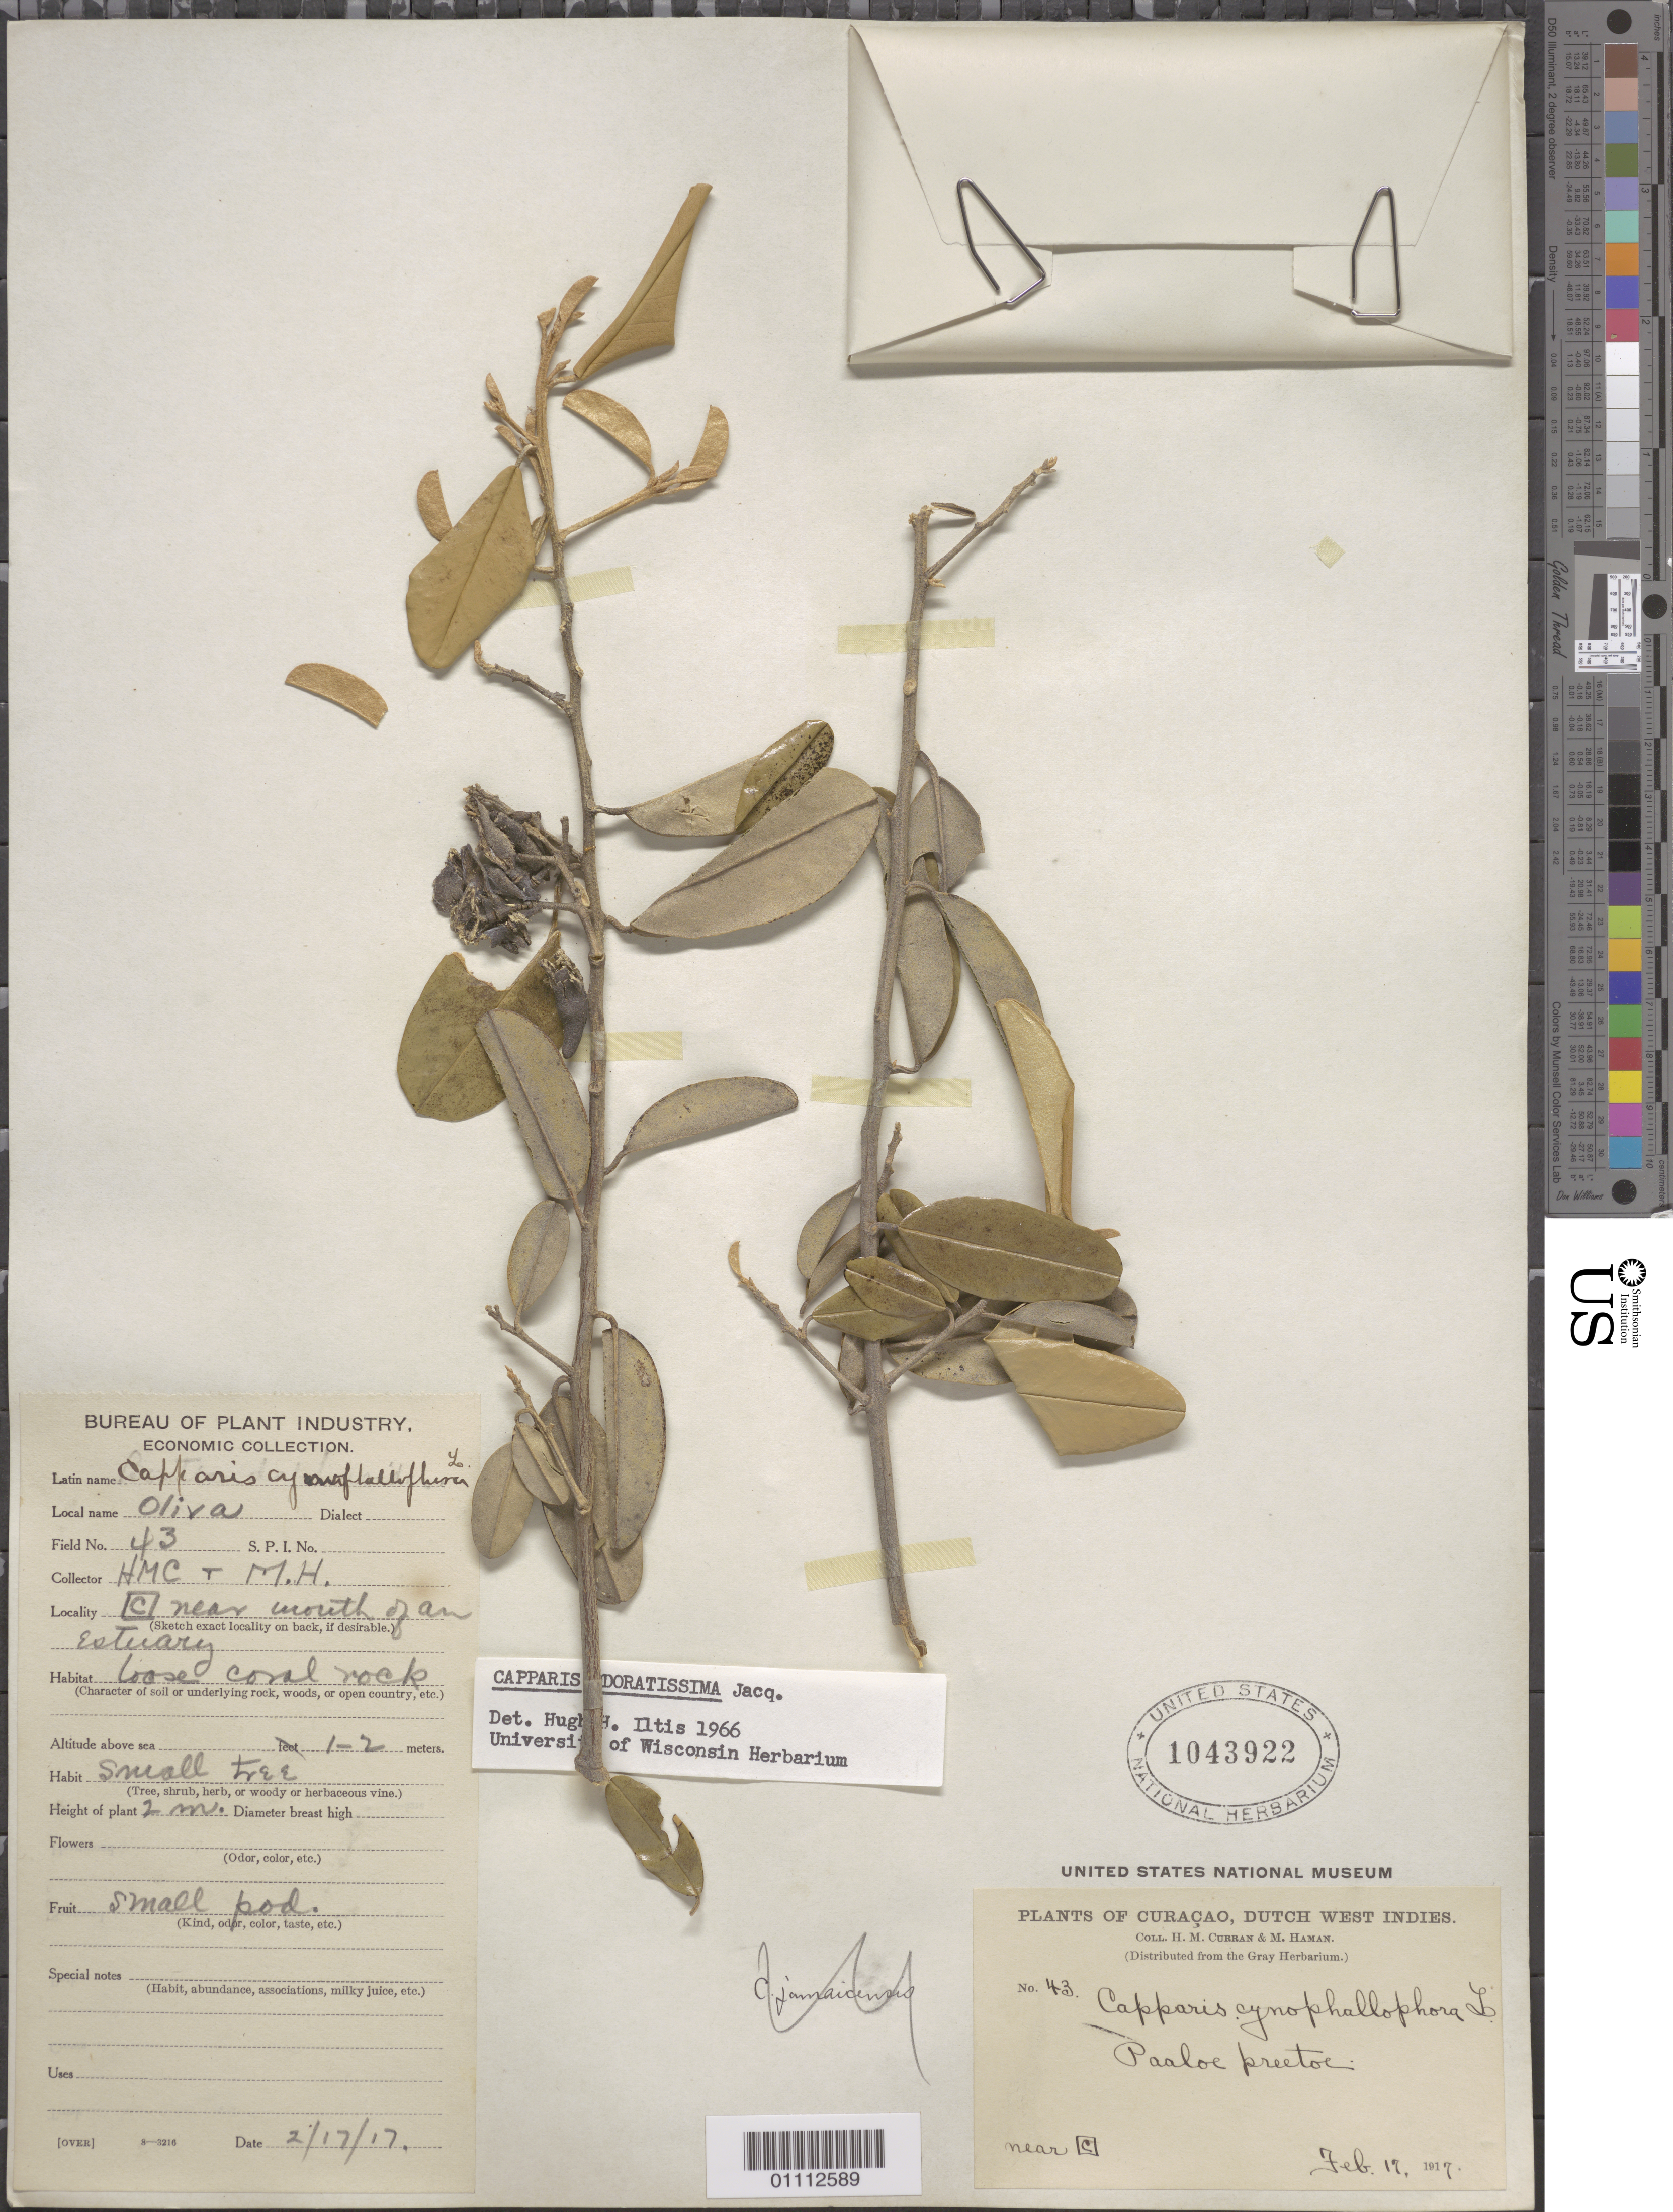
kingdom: Plantae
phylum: Tracheophyta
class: Magnoliopsida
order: Brassicales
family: Capparaceae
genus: Quadrella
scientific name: Quadrella odoratissima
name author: (Jacq.) Hutch.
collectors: H. M. Curran & M. Haman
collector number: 43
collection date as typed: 17 Feb 1917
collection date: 1917-02-17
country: Curaçao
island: Curaçao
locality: Area C near mouth of an estuary.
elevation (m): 1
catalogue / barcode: US 1043922